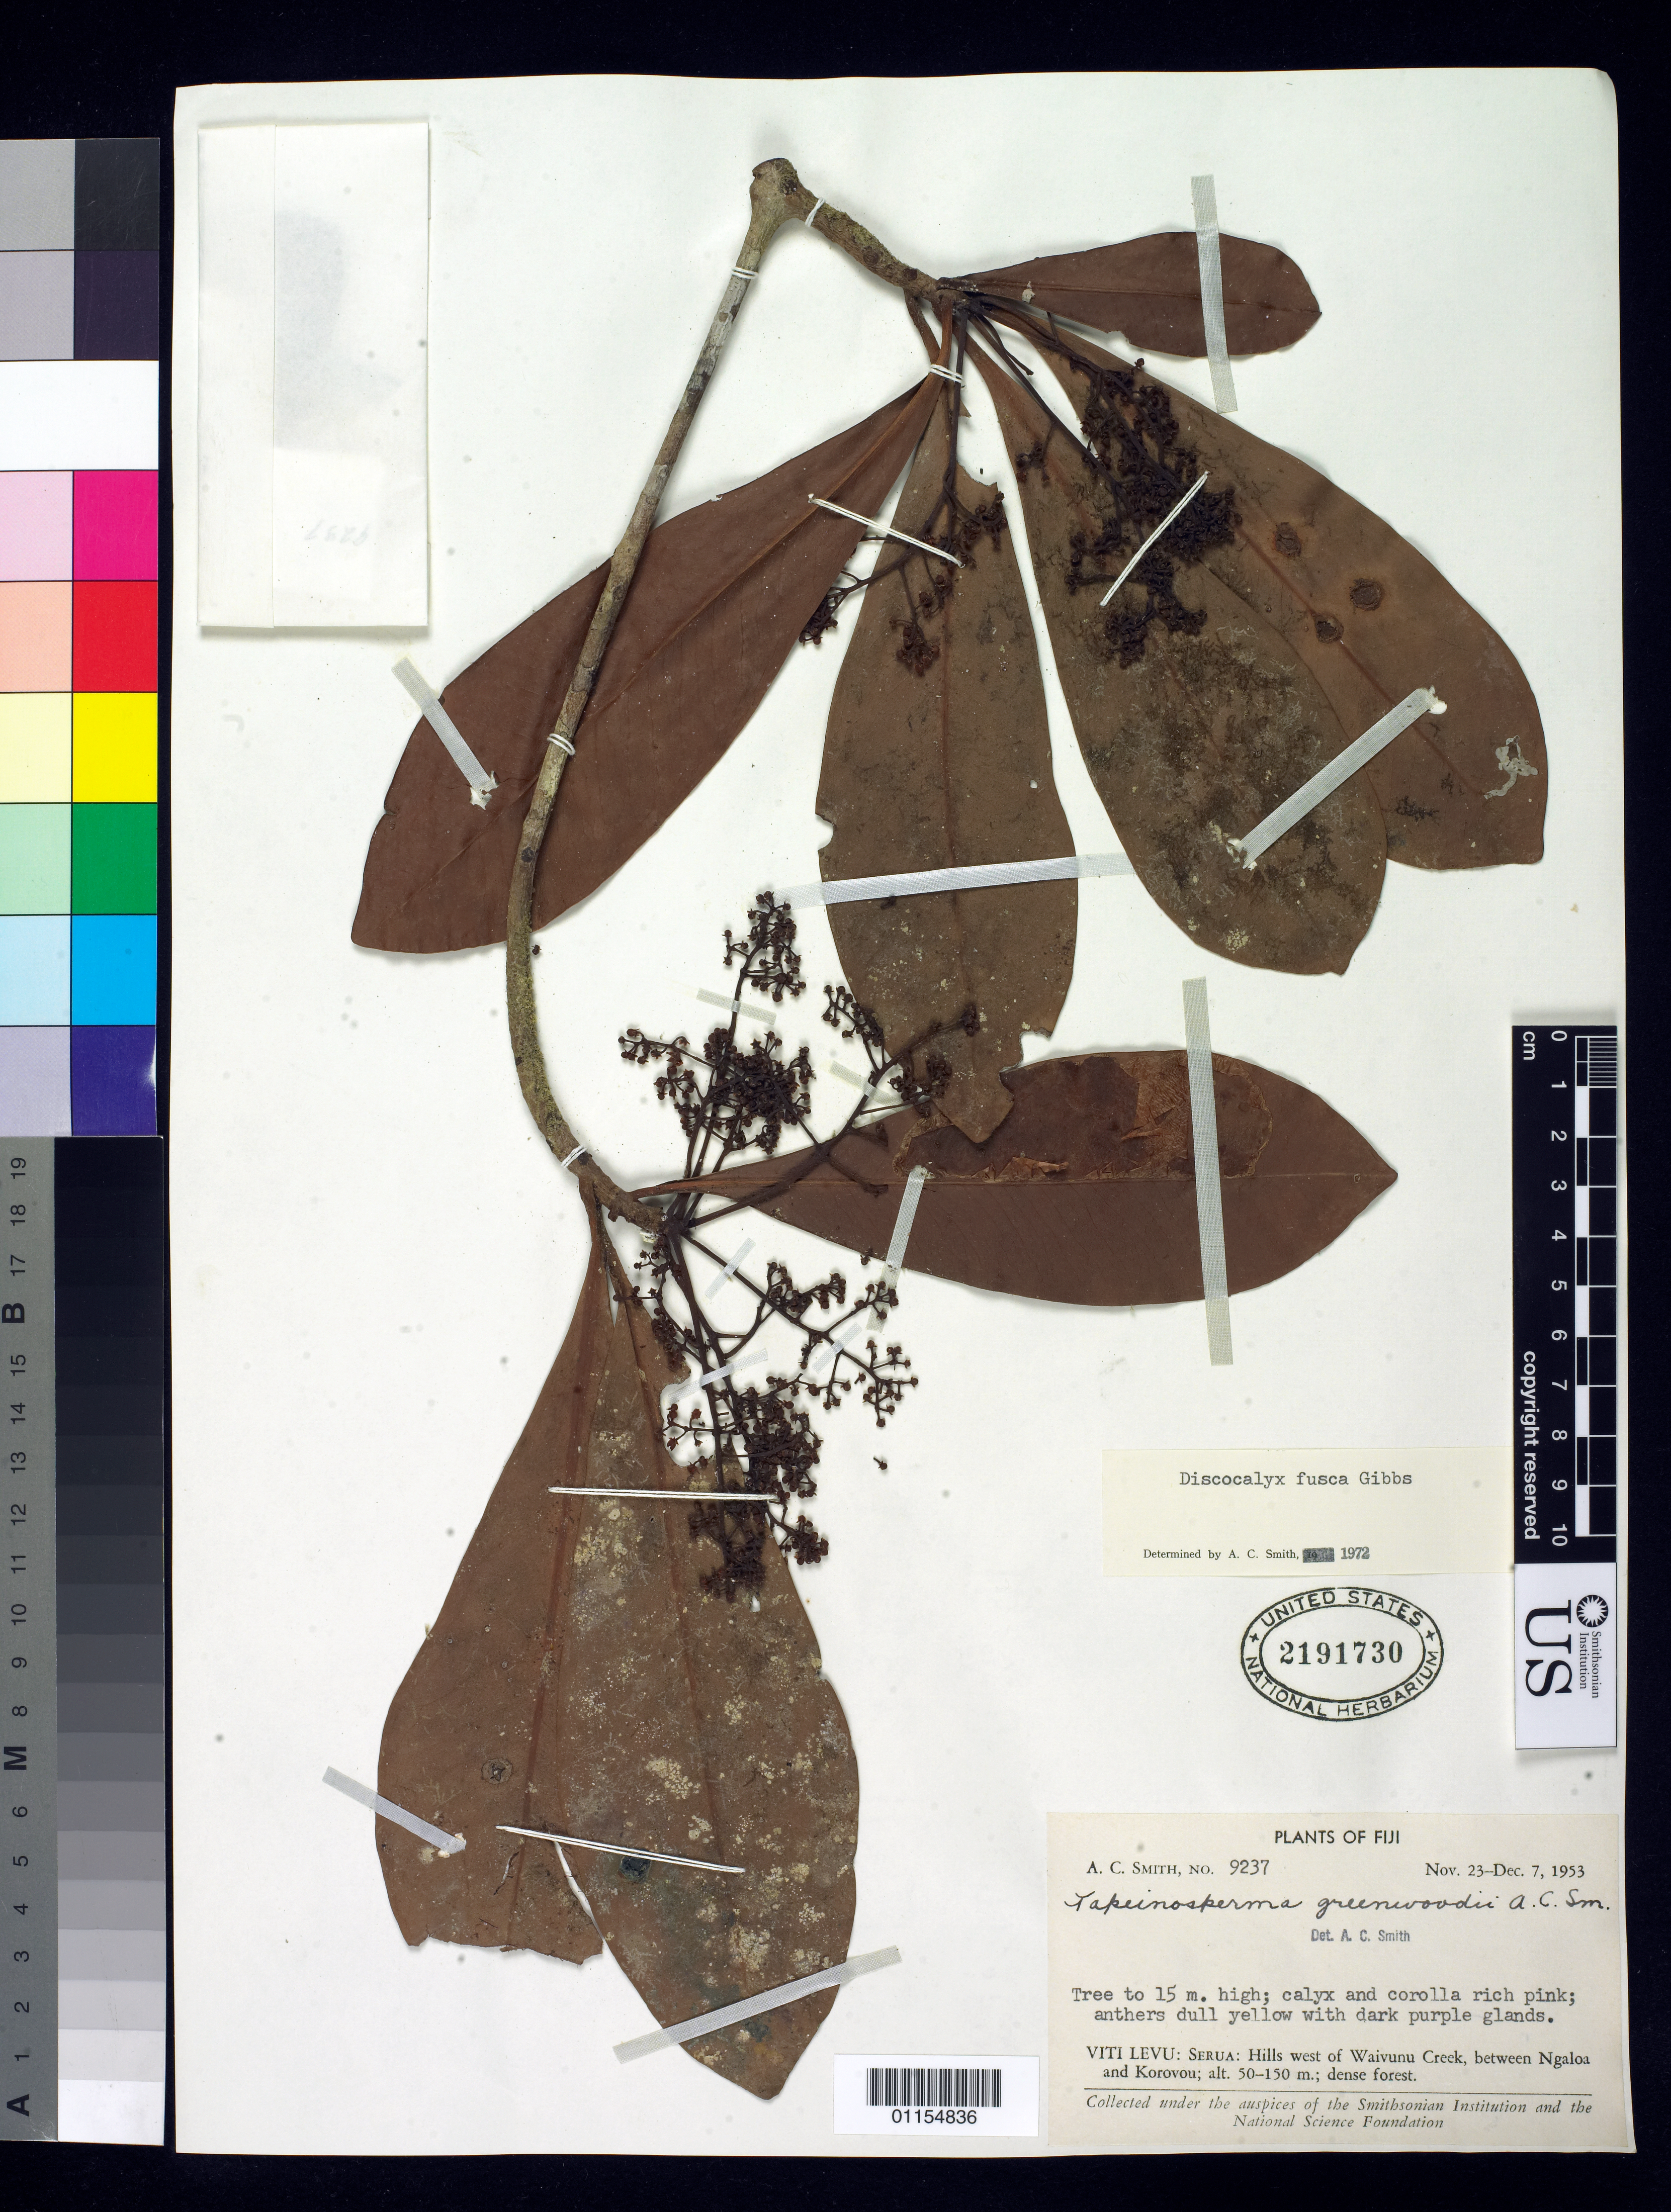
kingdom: Plantae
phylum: Tracheophyta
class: Magnoliopsida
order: Ericales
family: Primulaceae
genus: Discocalyx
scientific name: Discocalyx fusca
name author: Gibbs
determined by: Smith, A. C.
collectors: A. C. Smith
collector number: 9237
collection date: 1953-11-23/1953-12-07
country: Fiji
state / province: Serua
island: Viti Levu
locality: Hills west of Waivunu Creek, between Ngaloa and Korovou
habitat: Dense forest.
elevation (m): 50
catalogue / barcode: US 2191730